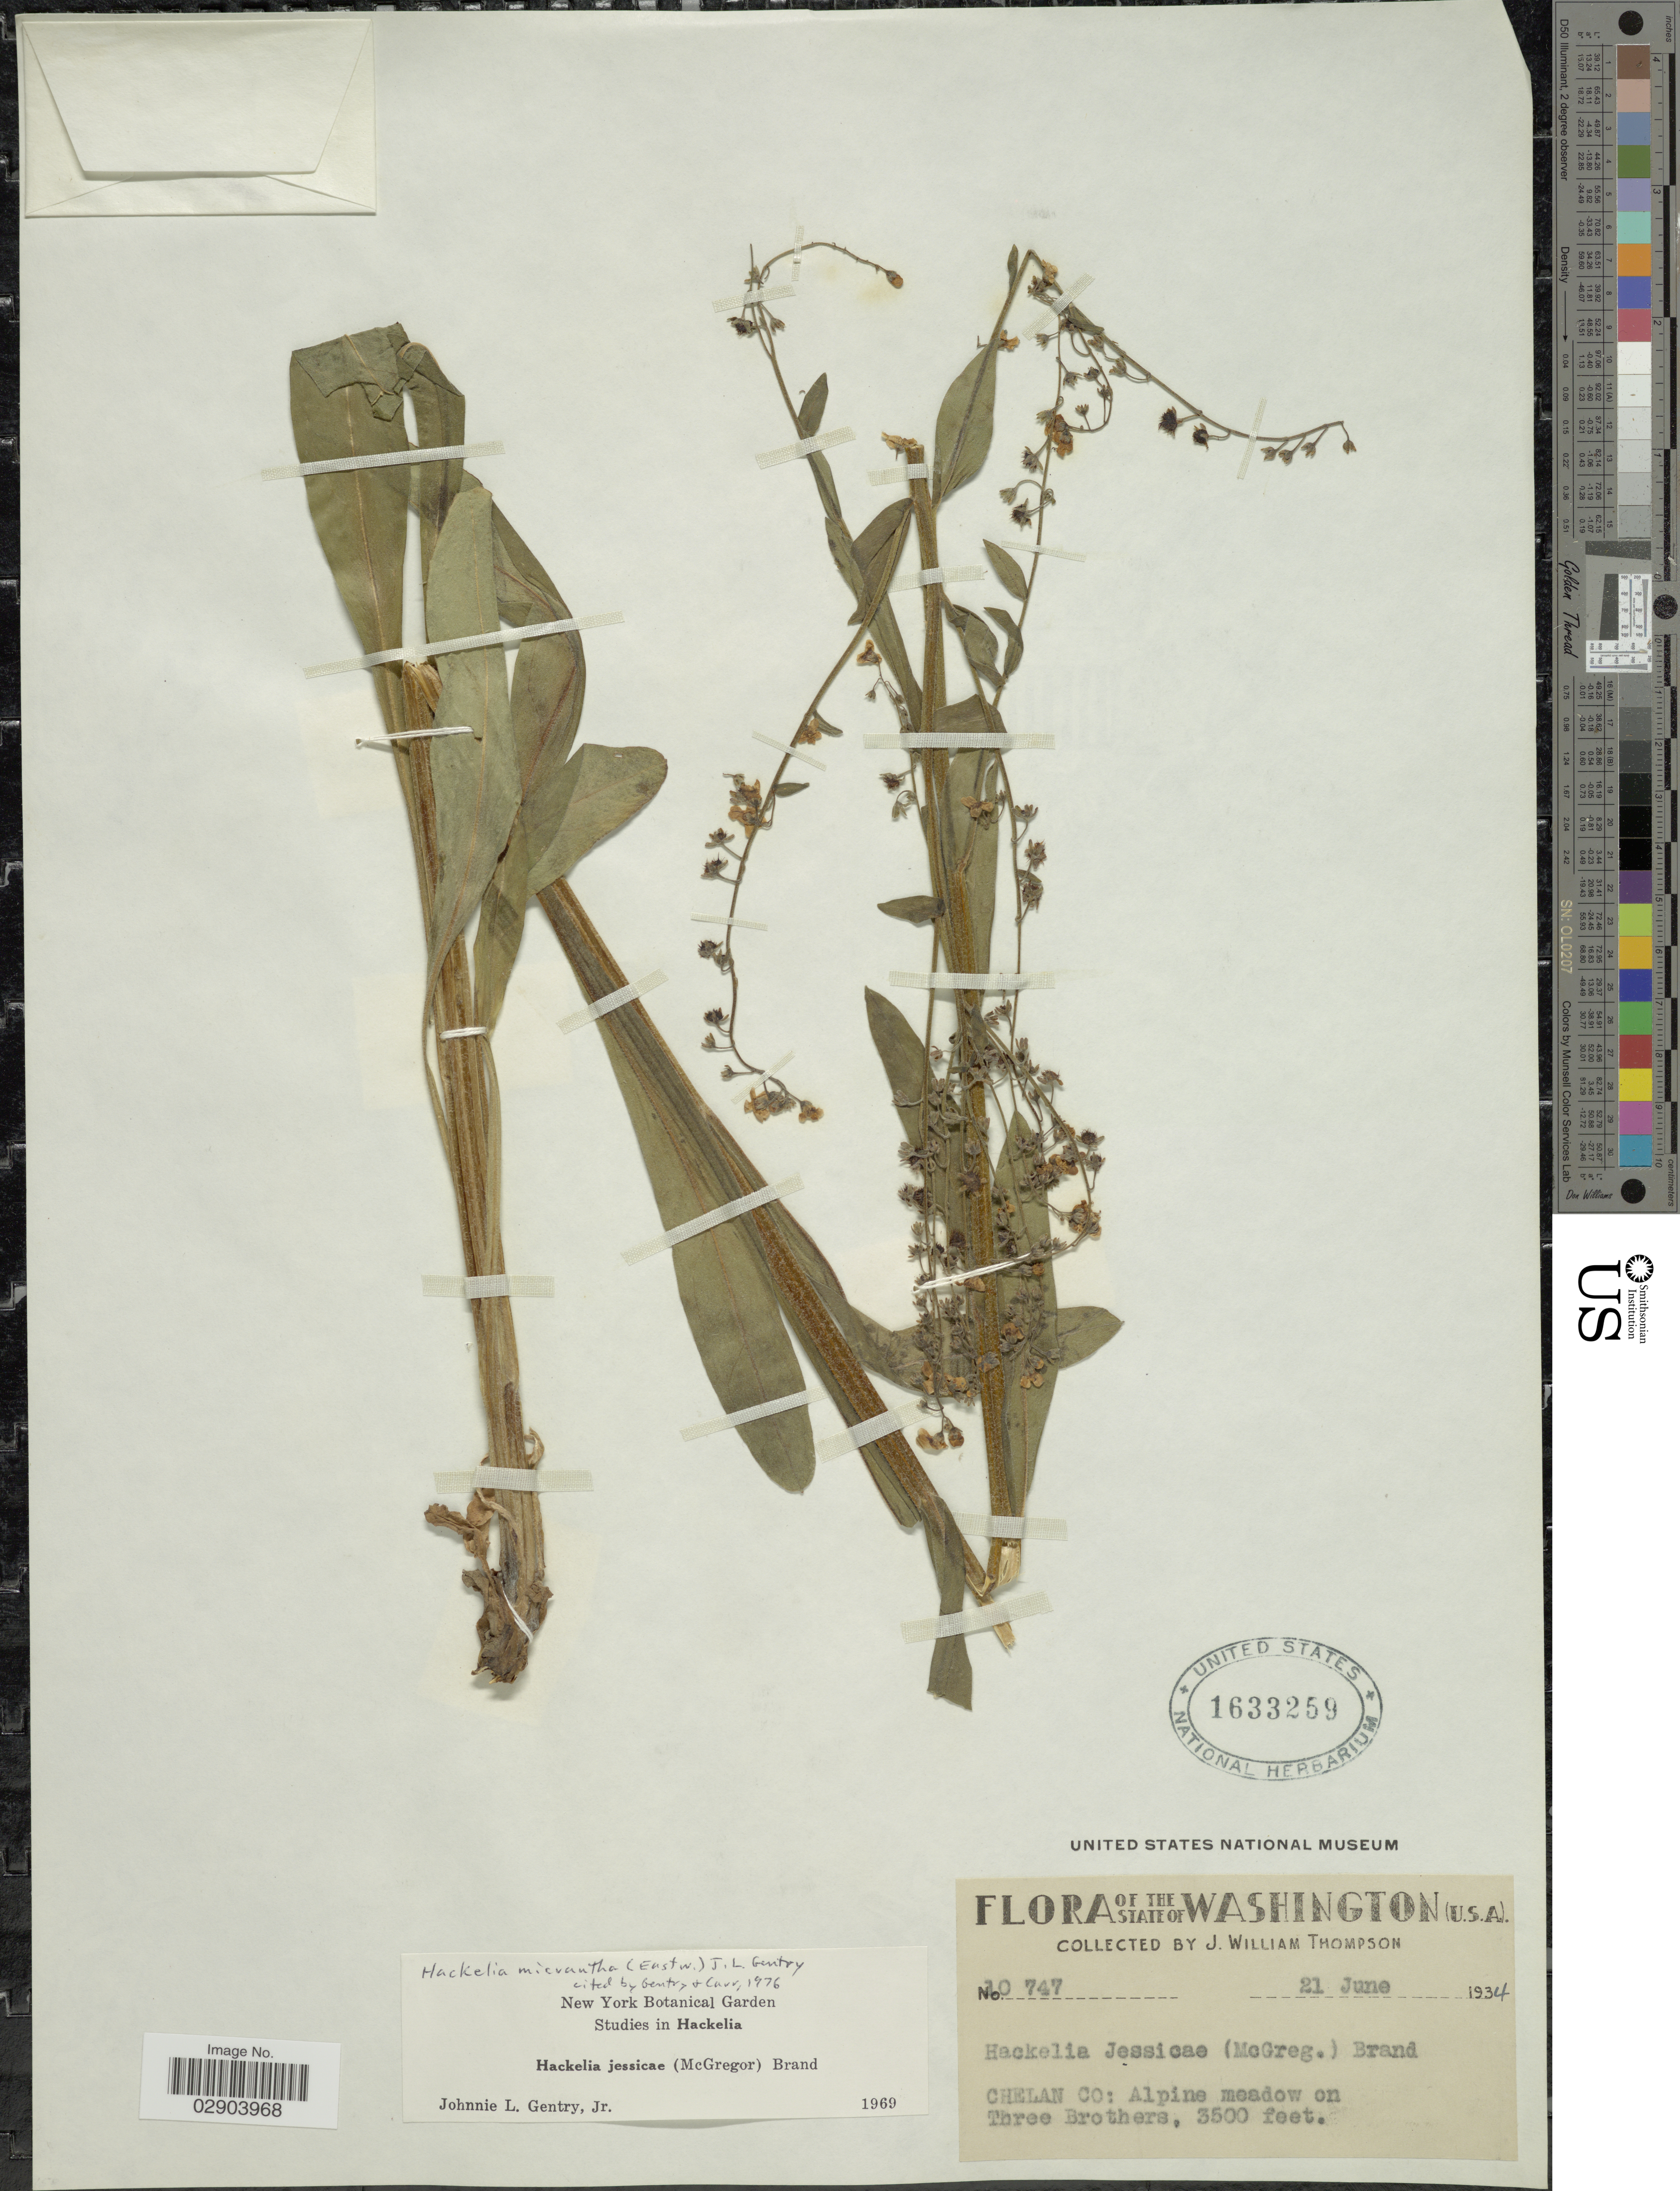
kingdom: Plantae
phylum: Tracheophyta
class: Magnoliopsida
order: Boraginales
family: Boraginaceae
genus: Hackelia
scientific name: Hackelia micrantha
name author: (Eastw.) J.L. Gentry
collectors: J. W. Thompson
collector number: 10747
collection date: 1934-06-21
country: United States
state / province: Washington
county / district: Chelan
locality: Chelan Co: Alpine meadow on Three Brothers.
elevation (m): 1067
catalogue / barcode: US 1633259